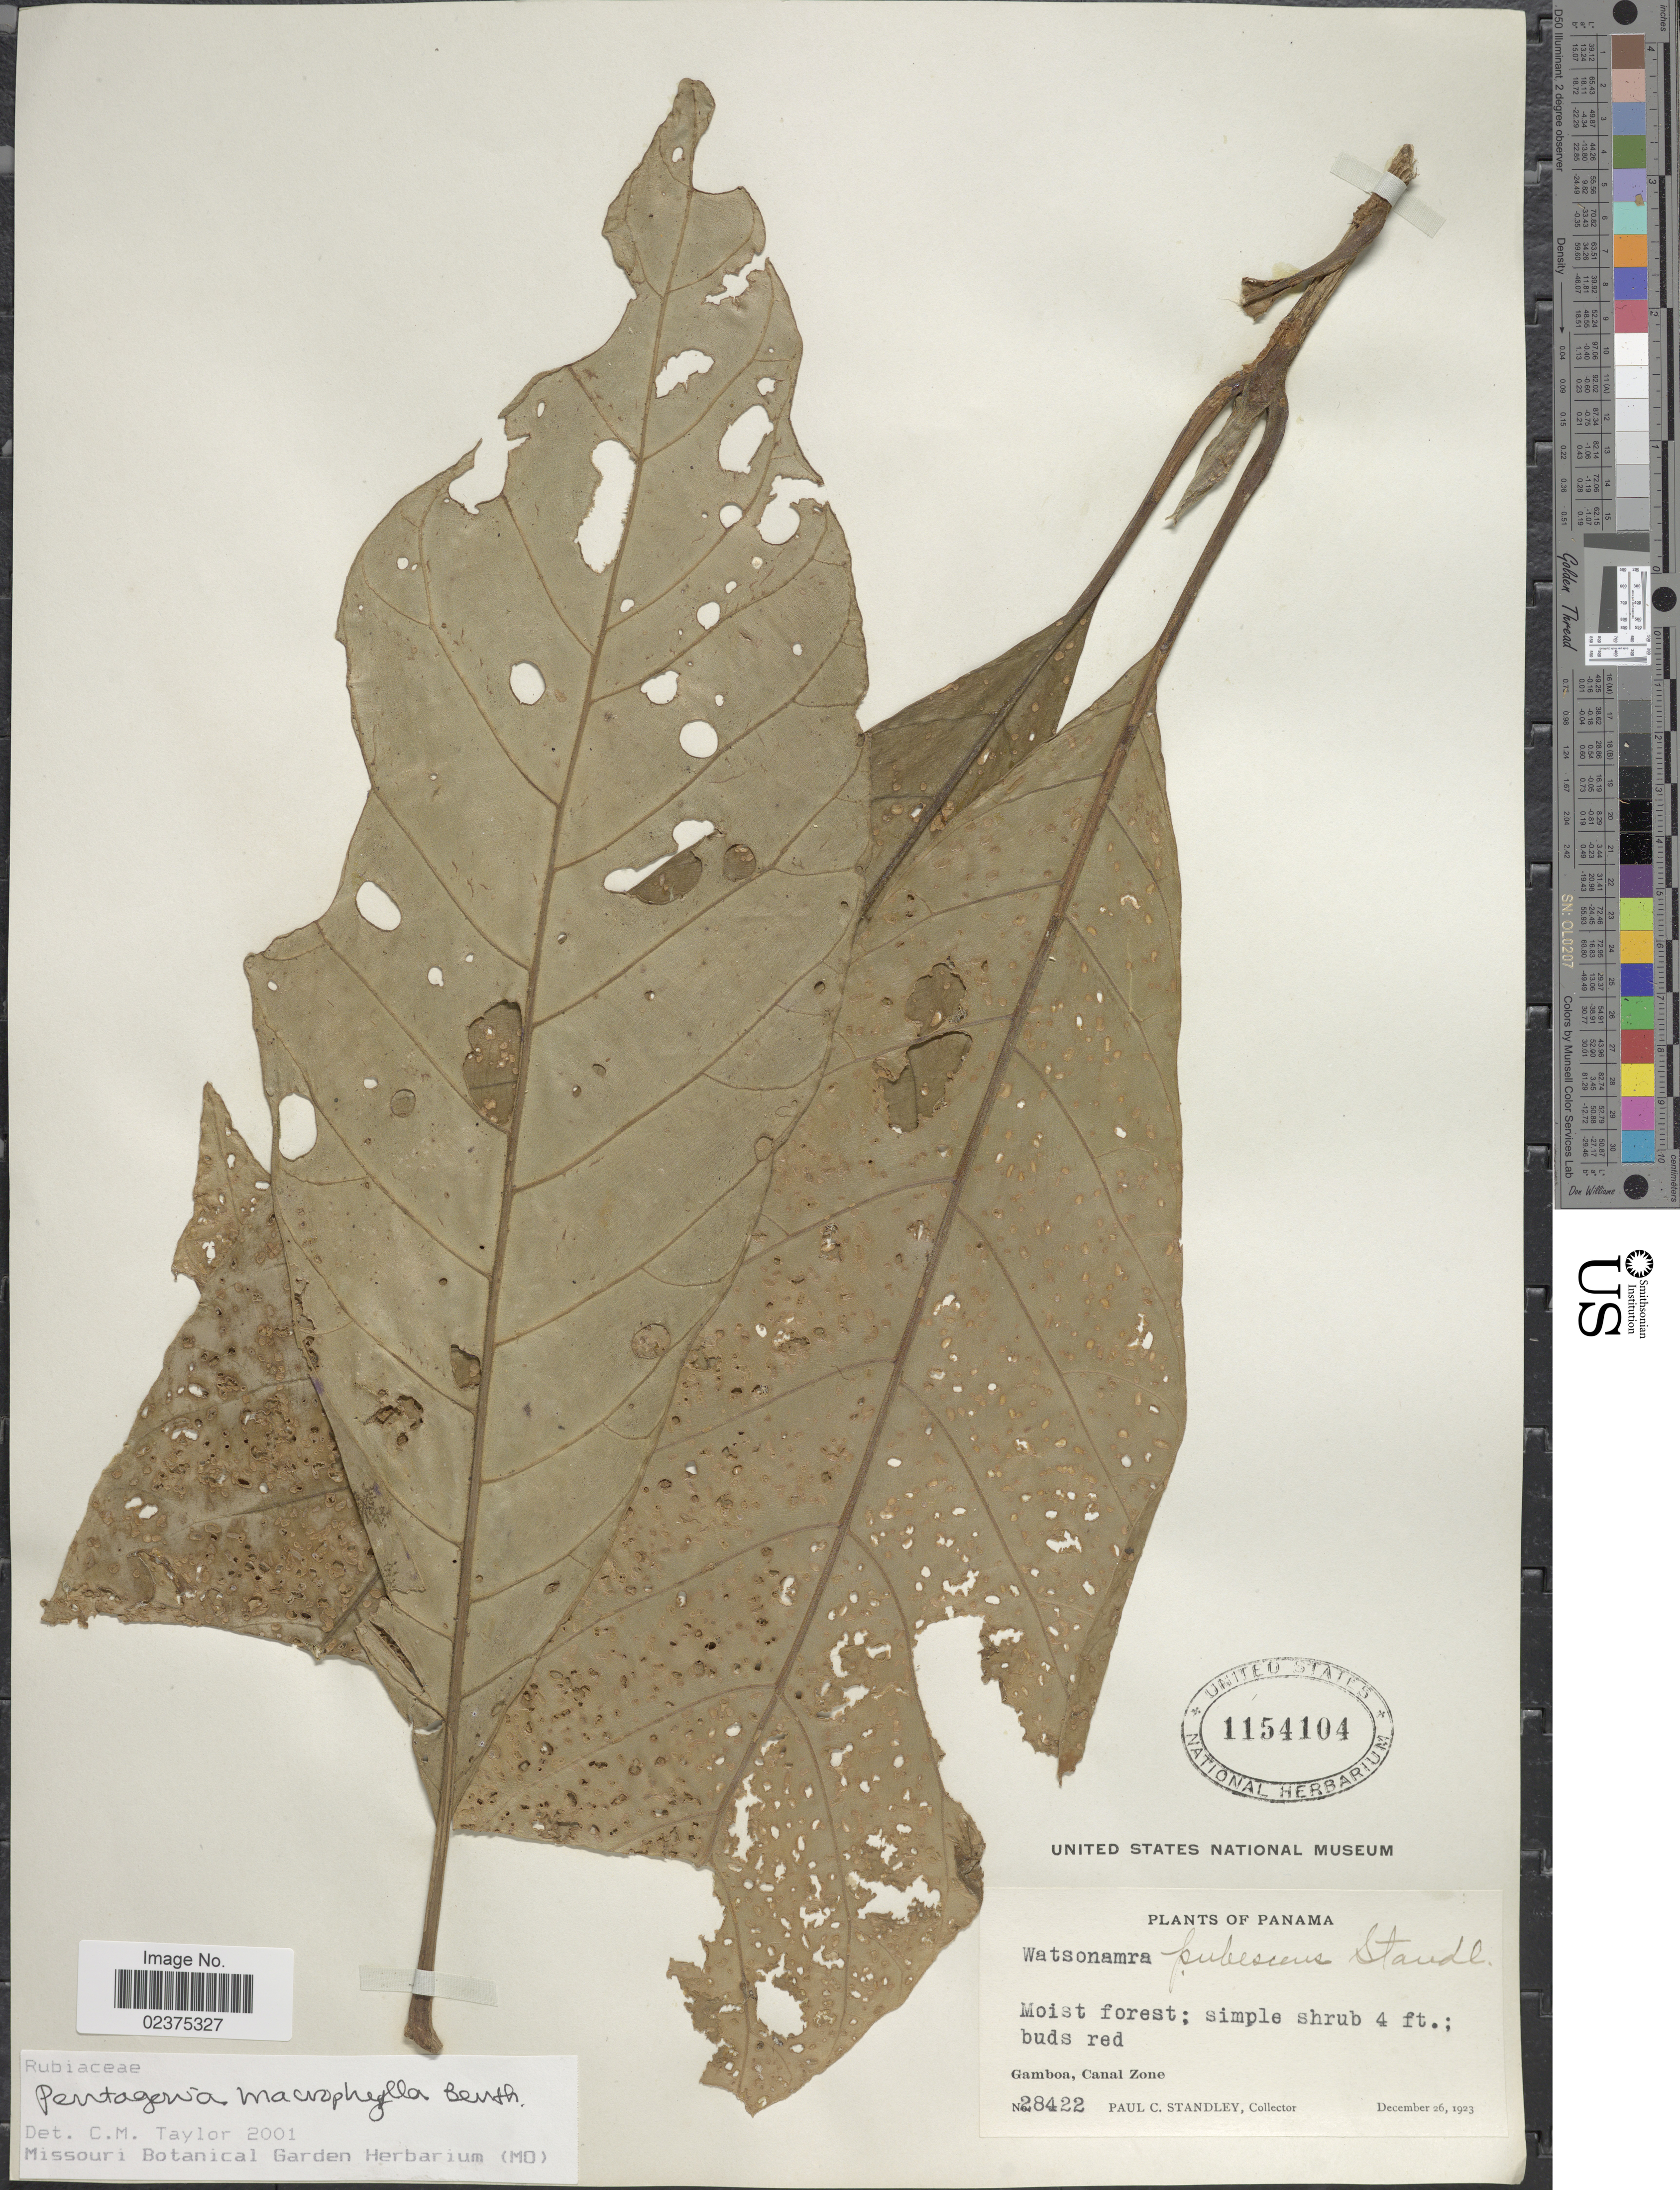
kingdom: Plantae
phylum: Tracheophyta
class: Magnoliopsida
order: Gentianales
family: Rubiaceae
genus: Pentagonia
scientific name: Pentagonia macrophylla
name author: Benth.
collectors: P. C. Standley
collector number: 28422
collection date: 1923-12-26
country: Panama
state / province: Colón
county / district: Canal Zone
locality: Moist forest; Gamboa, Canal Zone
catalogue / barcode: US 1154104